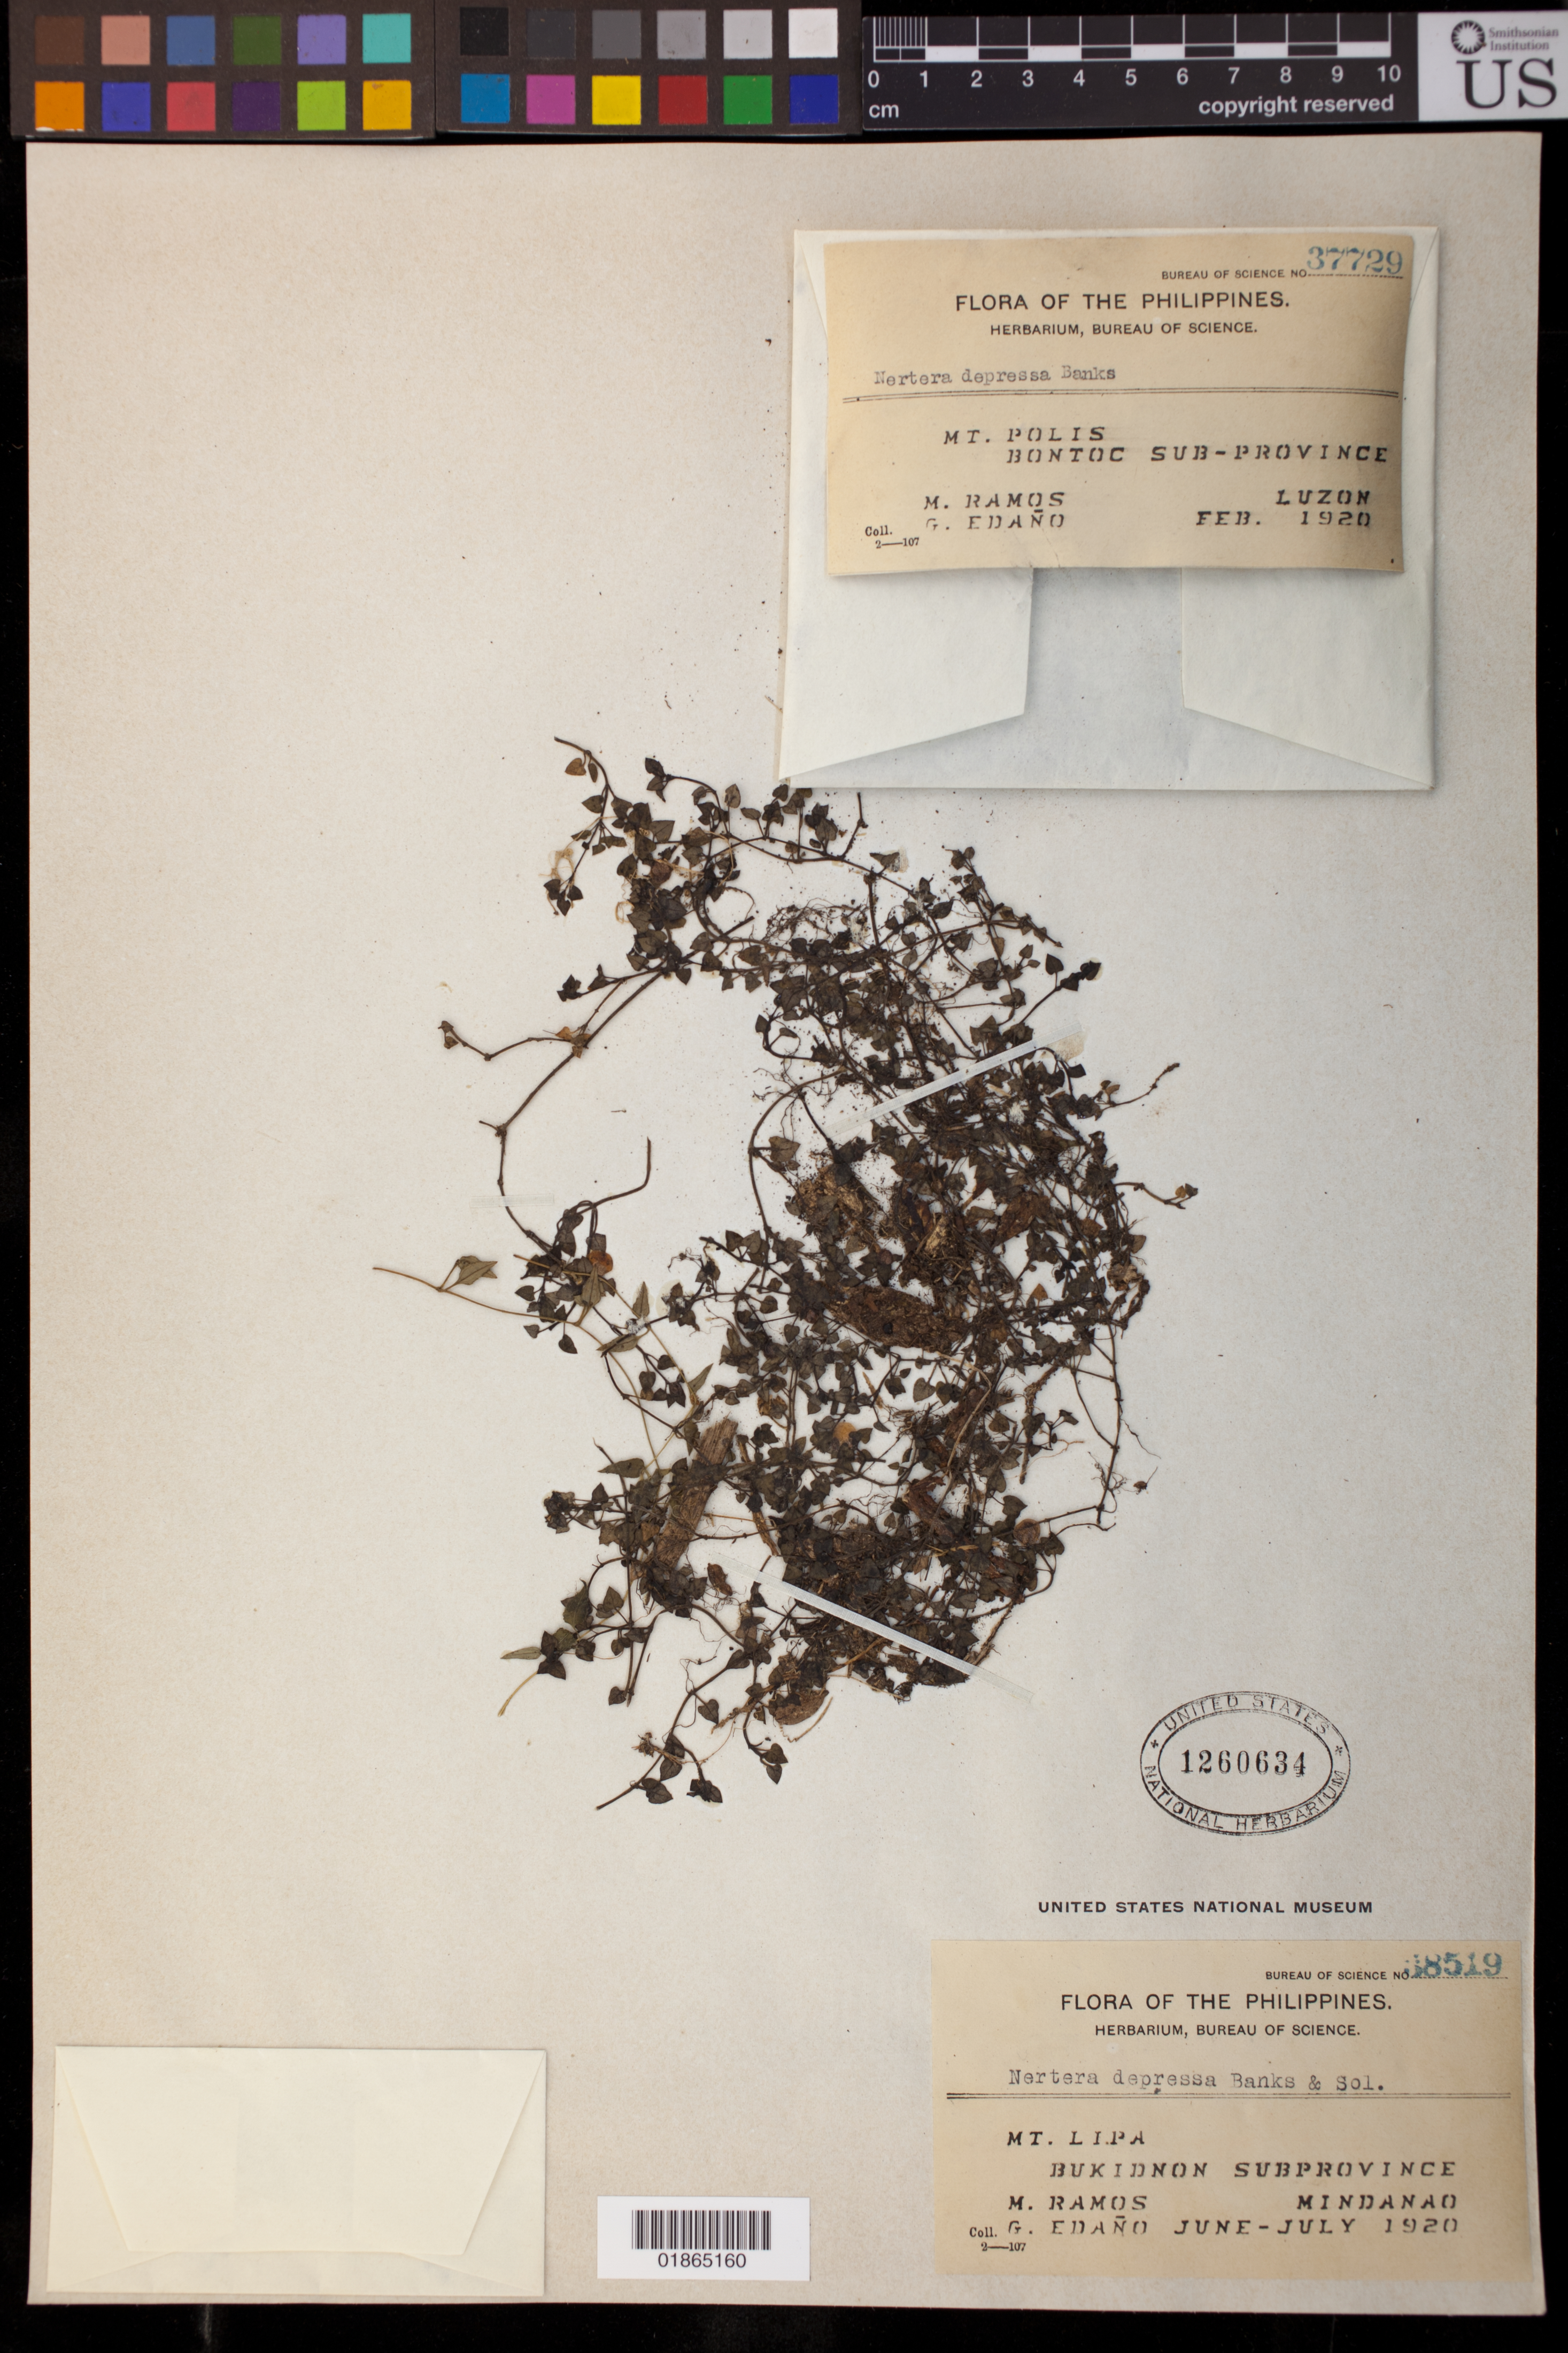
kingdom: Plantae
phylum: Tracheophyta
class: Magnoliopsida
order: Gentianales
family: Rubiaceae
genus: Nertera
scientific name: Nertera depressa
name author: Banks & Sol. ex Gaertn.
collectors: M. Ramos & G. Edaño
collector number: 38519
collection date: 1920-06/1920-07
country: Philippines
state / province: Northern Mindanao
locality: Mt. Lipa, Bukidnon Subprovince, Mindanao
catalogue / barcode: US 1260634